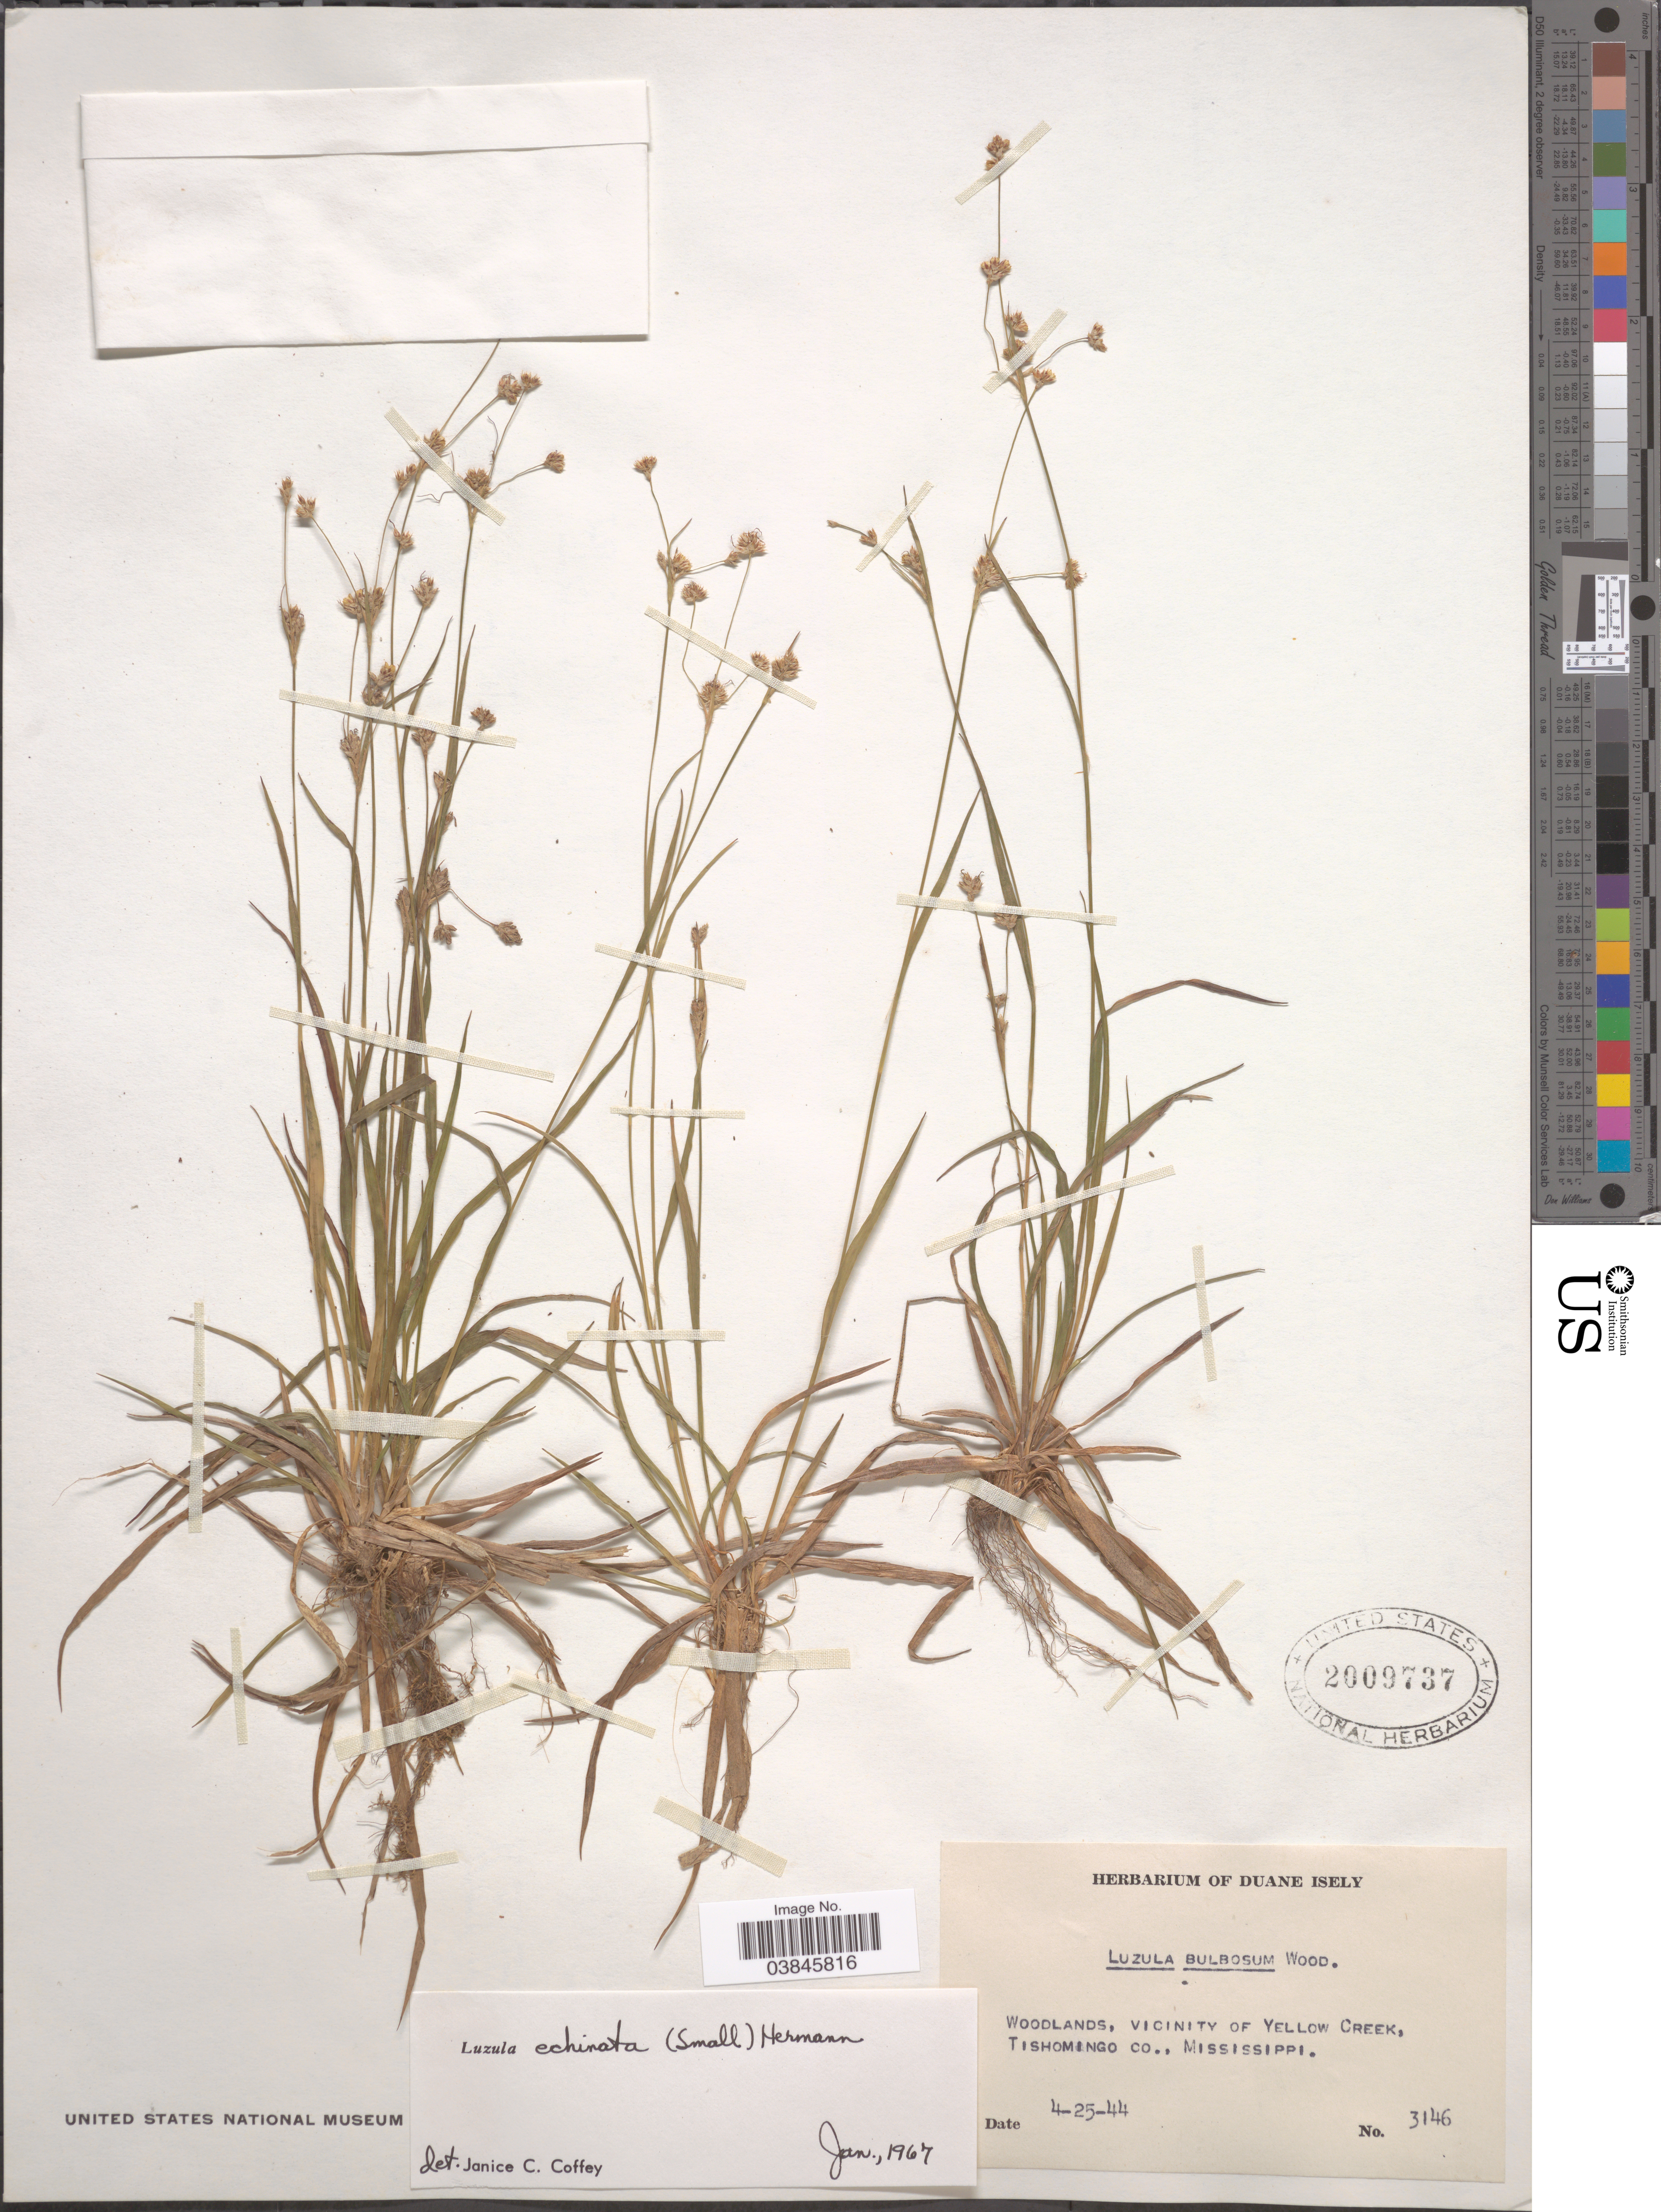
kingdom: Plantae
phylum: Tracheophyta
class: Liliopsida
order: Poales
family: Juncaceae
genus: Luzula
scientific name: Luzula echinata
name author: (Small) F.J. Herm.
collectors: ex. herb. Duane Isely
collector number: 3146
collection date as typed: Transcribed d/m/y: 25/4/44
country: United States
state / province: Mississippi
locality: Woodlands, Vicinity of Yellow Creek, Tishomingo Co.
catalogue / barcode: US 2009737